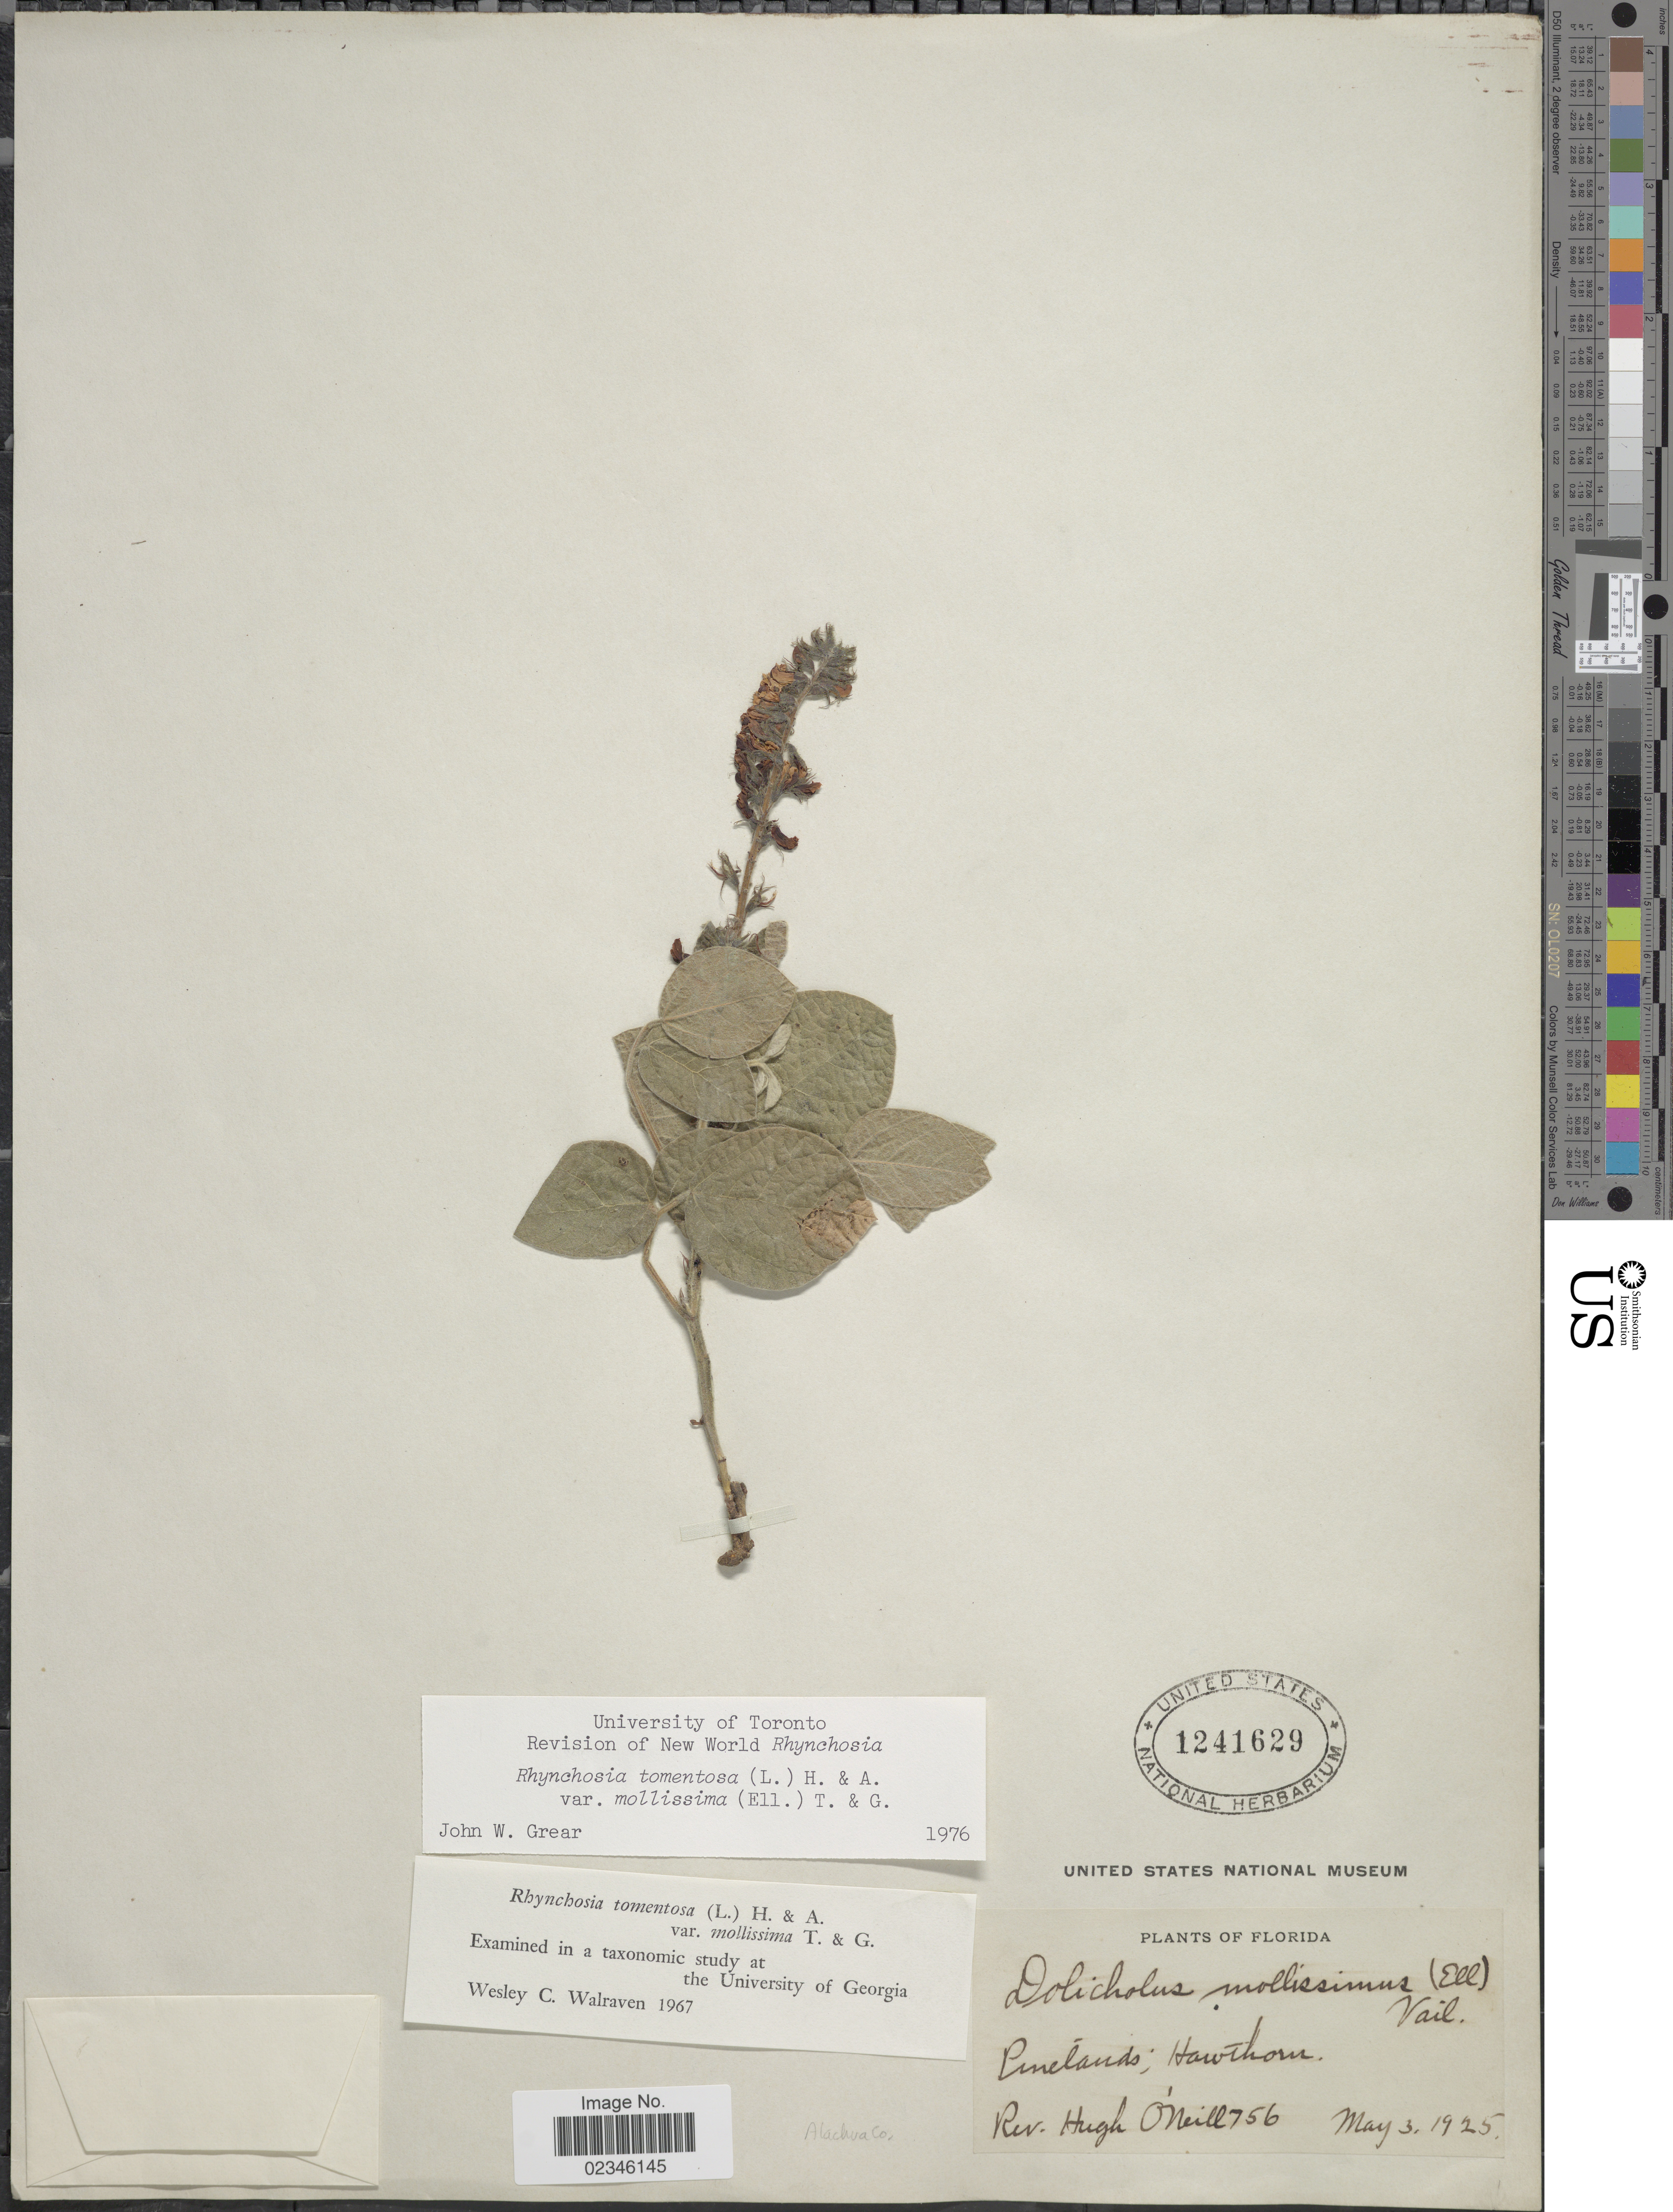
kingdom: Plantae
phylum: Tracheophyta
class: Magnoliopsida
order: Fabales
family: Fabaceae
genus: Rhynchosia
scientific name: Rhynchosia tomentosa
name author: (L.) Hook. & Arn.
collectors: H. O'Neill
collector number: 756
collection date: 1925-05-03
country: United States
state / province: Florida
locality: Pinelands; Hawthorn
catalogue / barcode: US 1241629